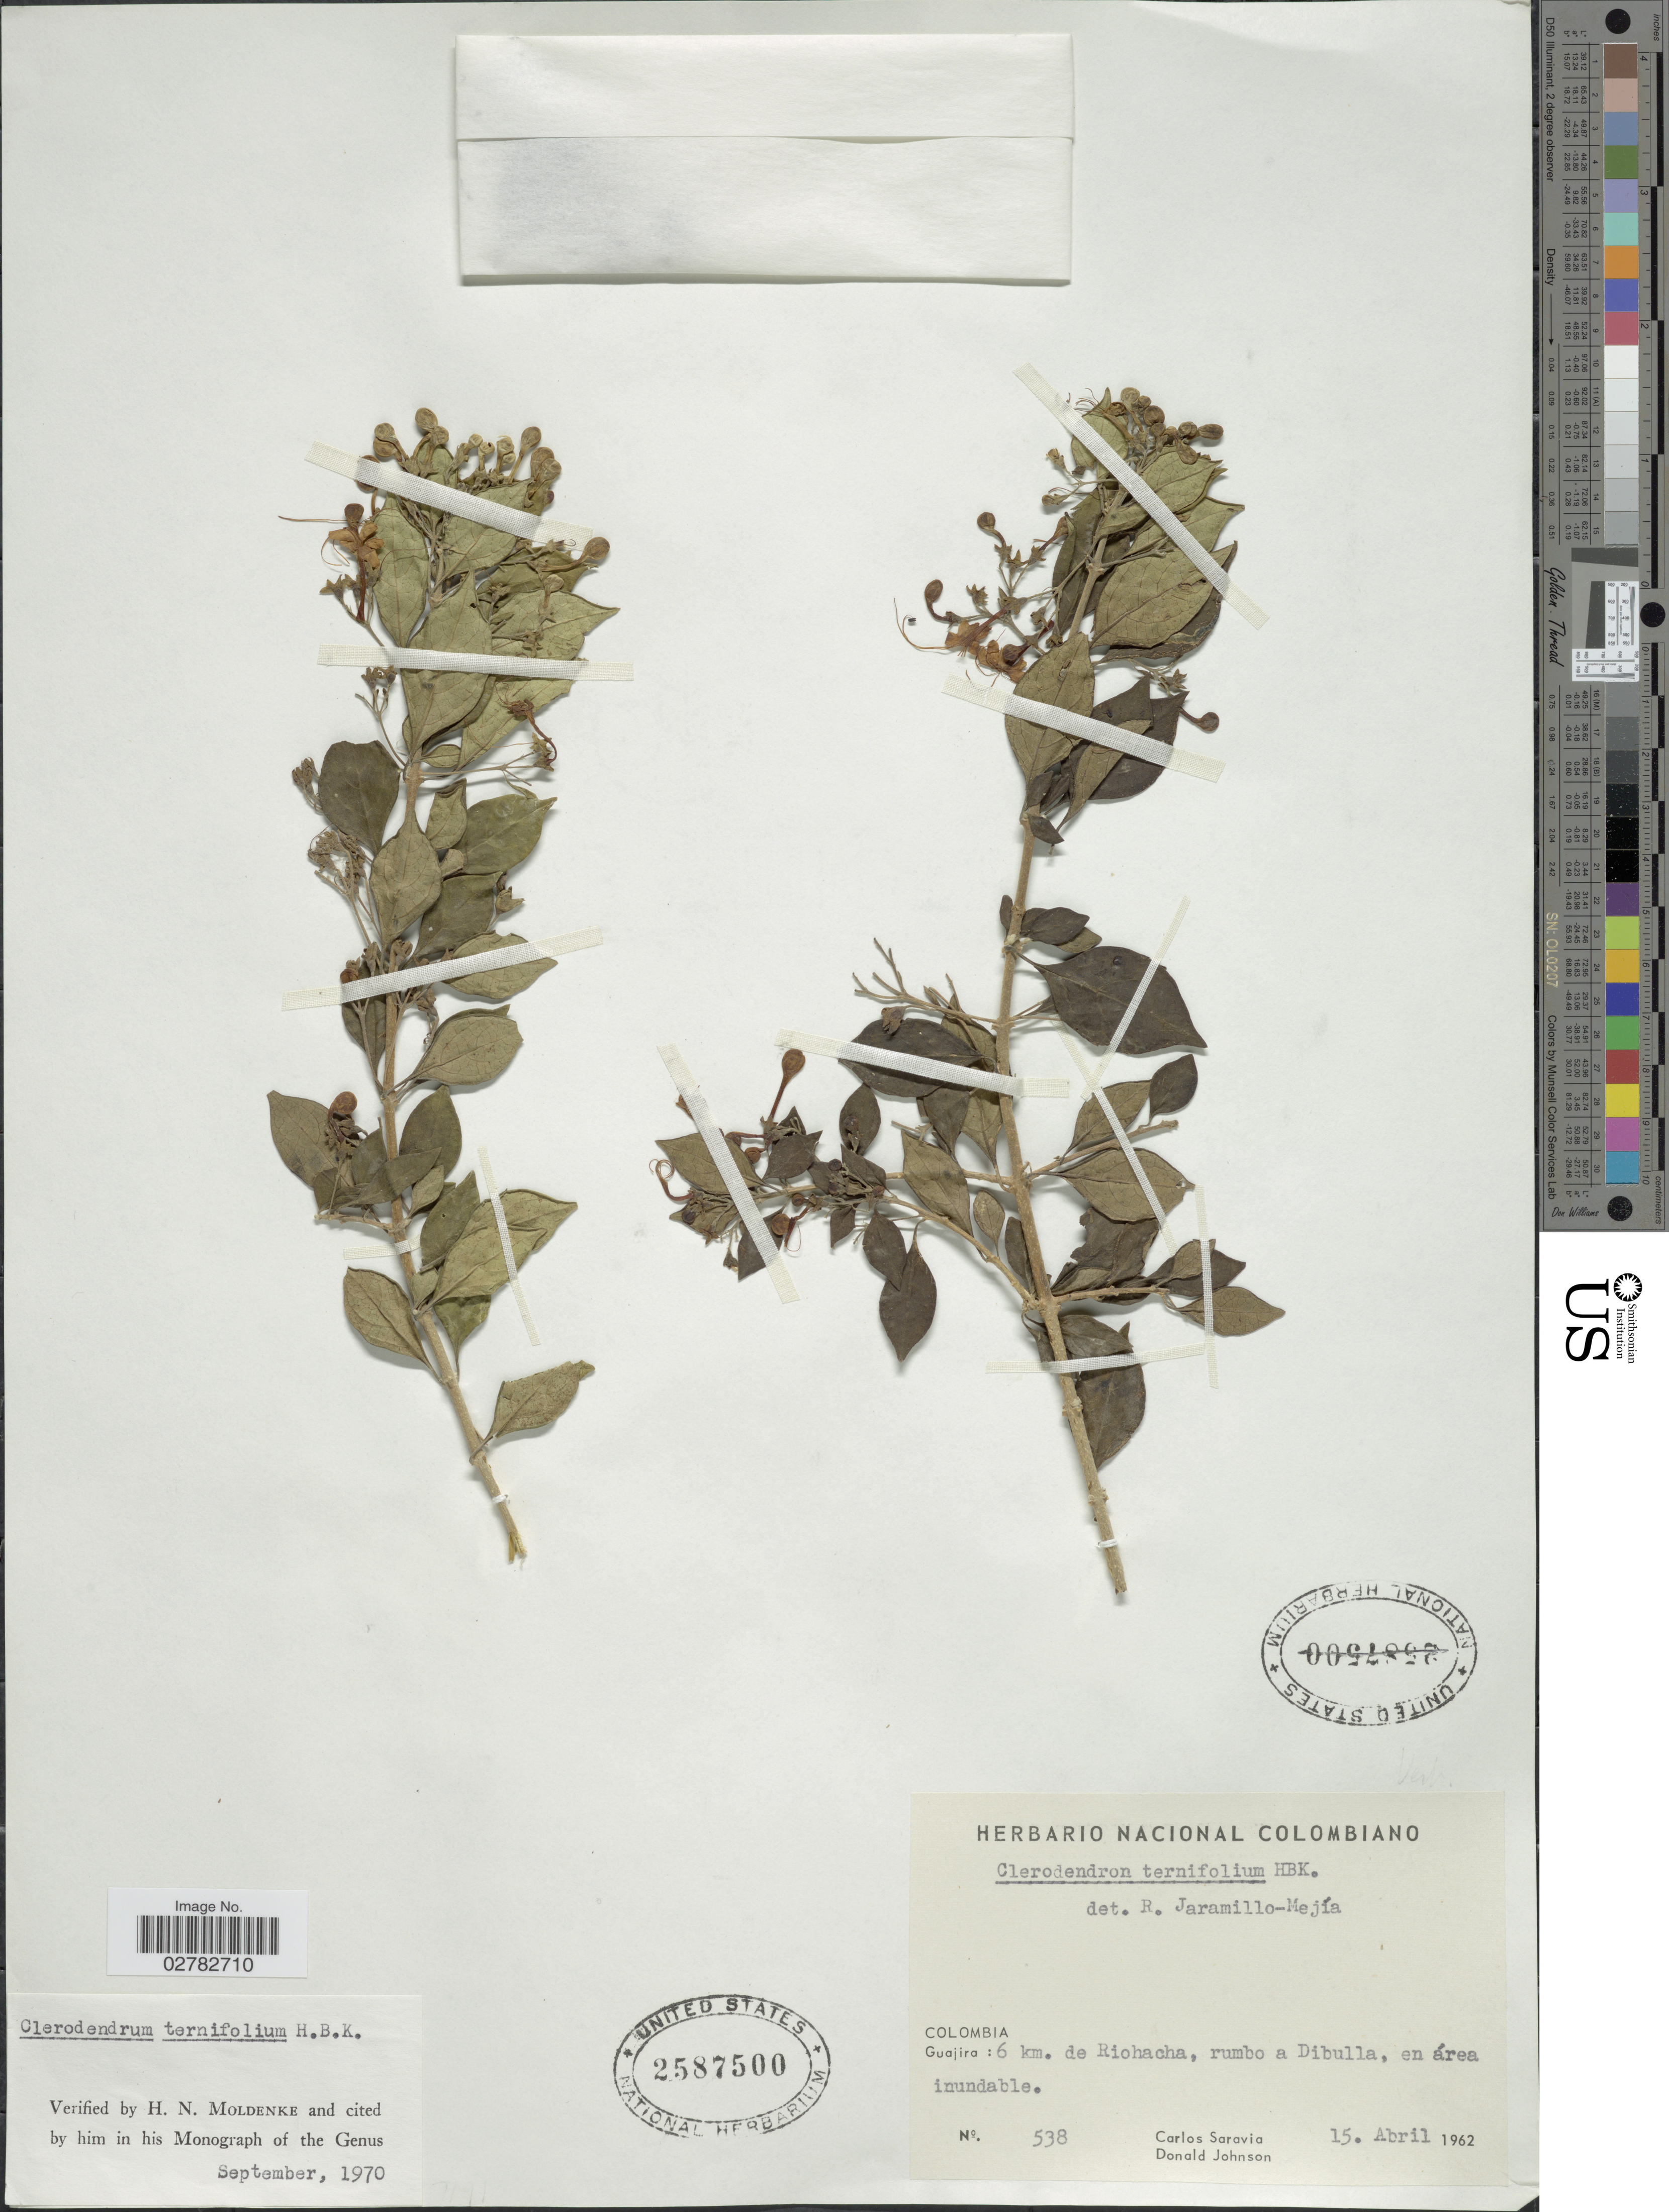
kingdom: Plantae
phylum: Tracheophyta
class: Magnoliopsida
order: Lamiales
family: Lamiaceae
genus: Clerodendrum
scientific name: Clerodendrum ternifolium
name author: Kunth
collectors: C. Saravia & D. Johnson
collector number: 538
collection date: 1962-04-15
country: Colombia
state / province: La Guajira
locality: Guajira: 6 km. de Riohacha, rumbo a Dibulla.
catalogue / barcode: US 2587500